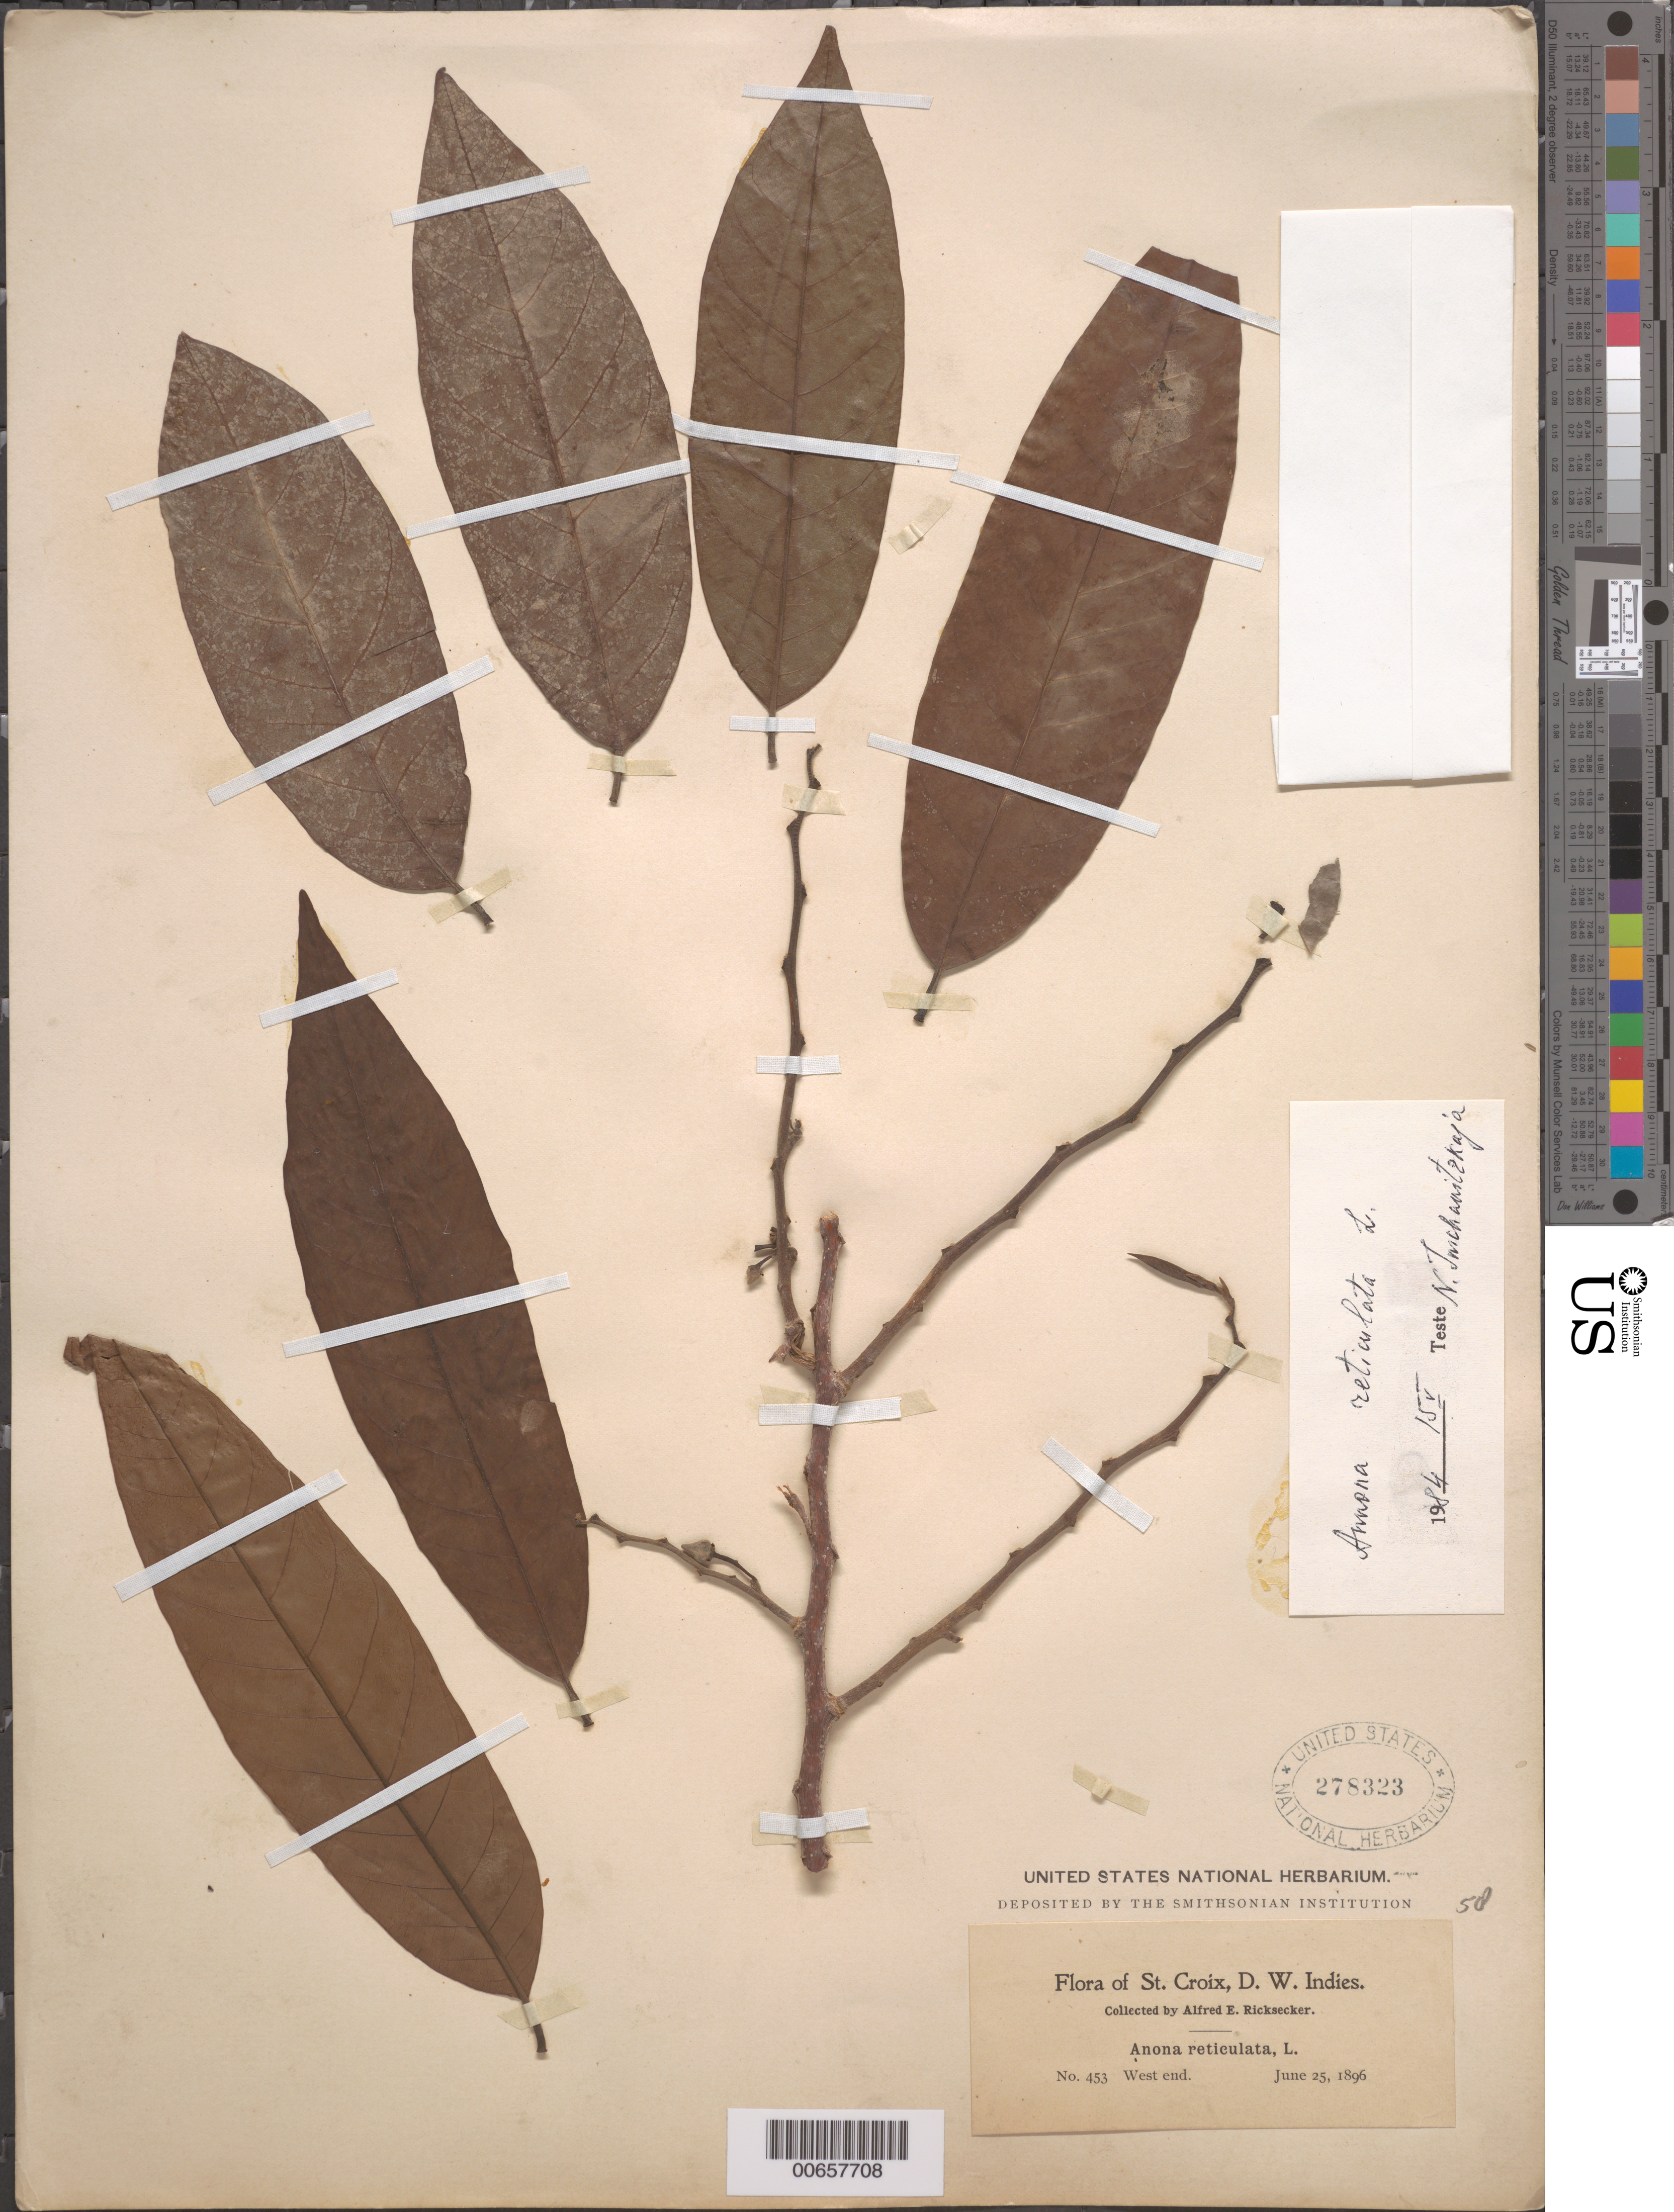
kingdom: Plantae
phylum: Tracheophyta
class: Magnoliopsida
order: Magnoliales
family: Annonaceae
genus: Annona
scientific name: Annona reticulata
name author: L.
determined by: McChanitzkaja, N.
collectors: A. E. Ricksecker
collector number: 453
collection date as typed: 25 Jun 1896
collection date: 1896-06-25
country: U.S. Virgin Islands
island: St. Croix Island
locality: West End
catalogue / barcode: US 278323